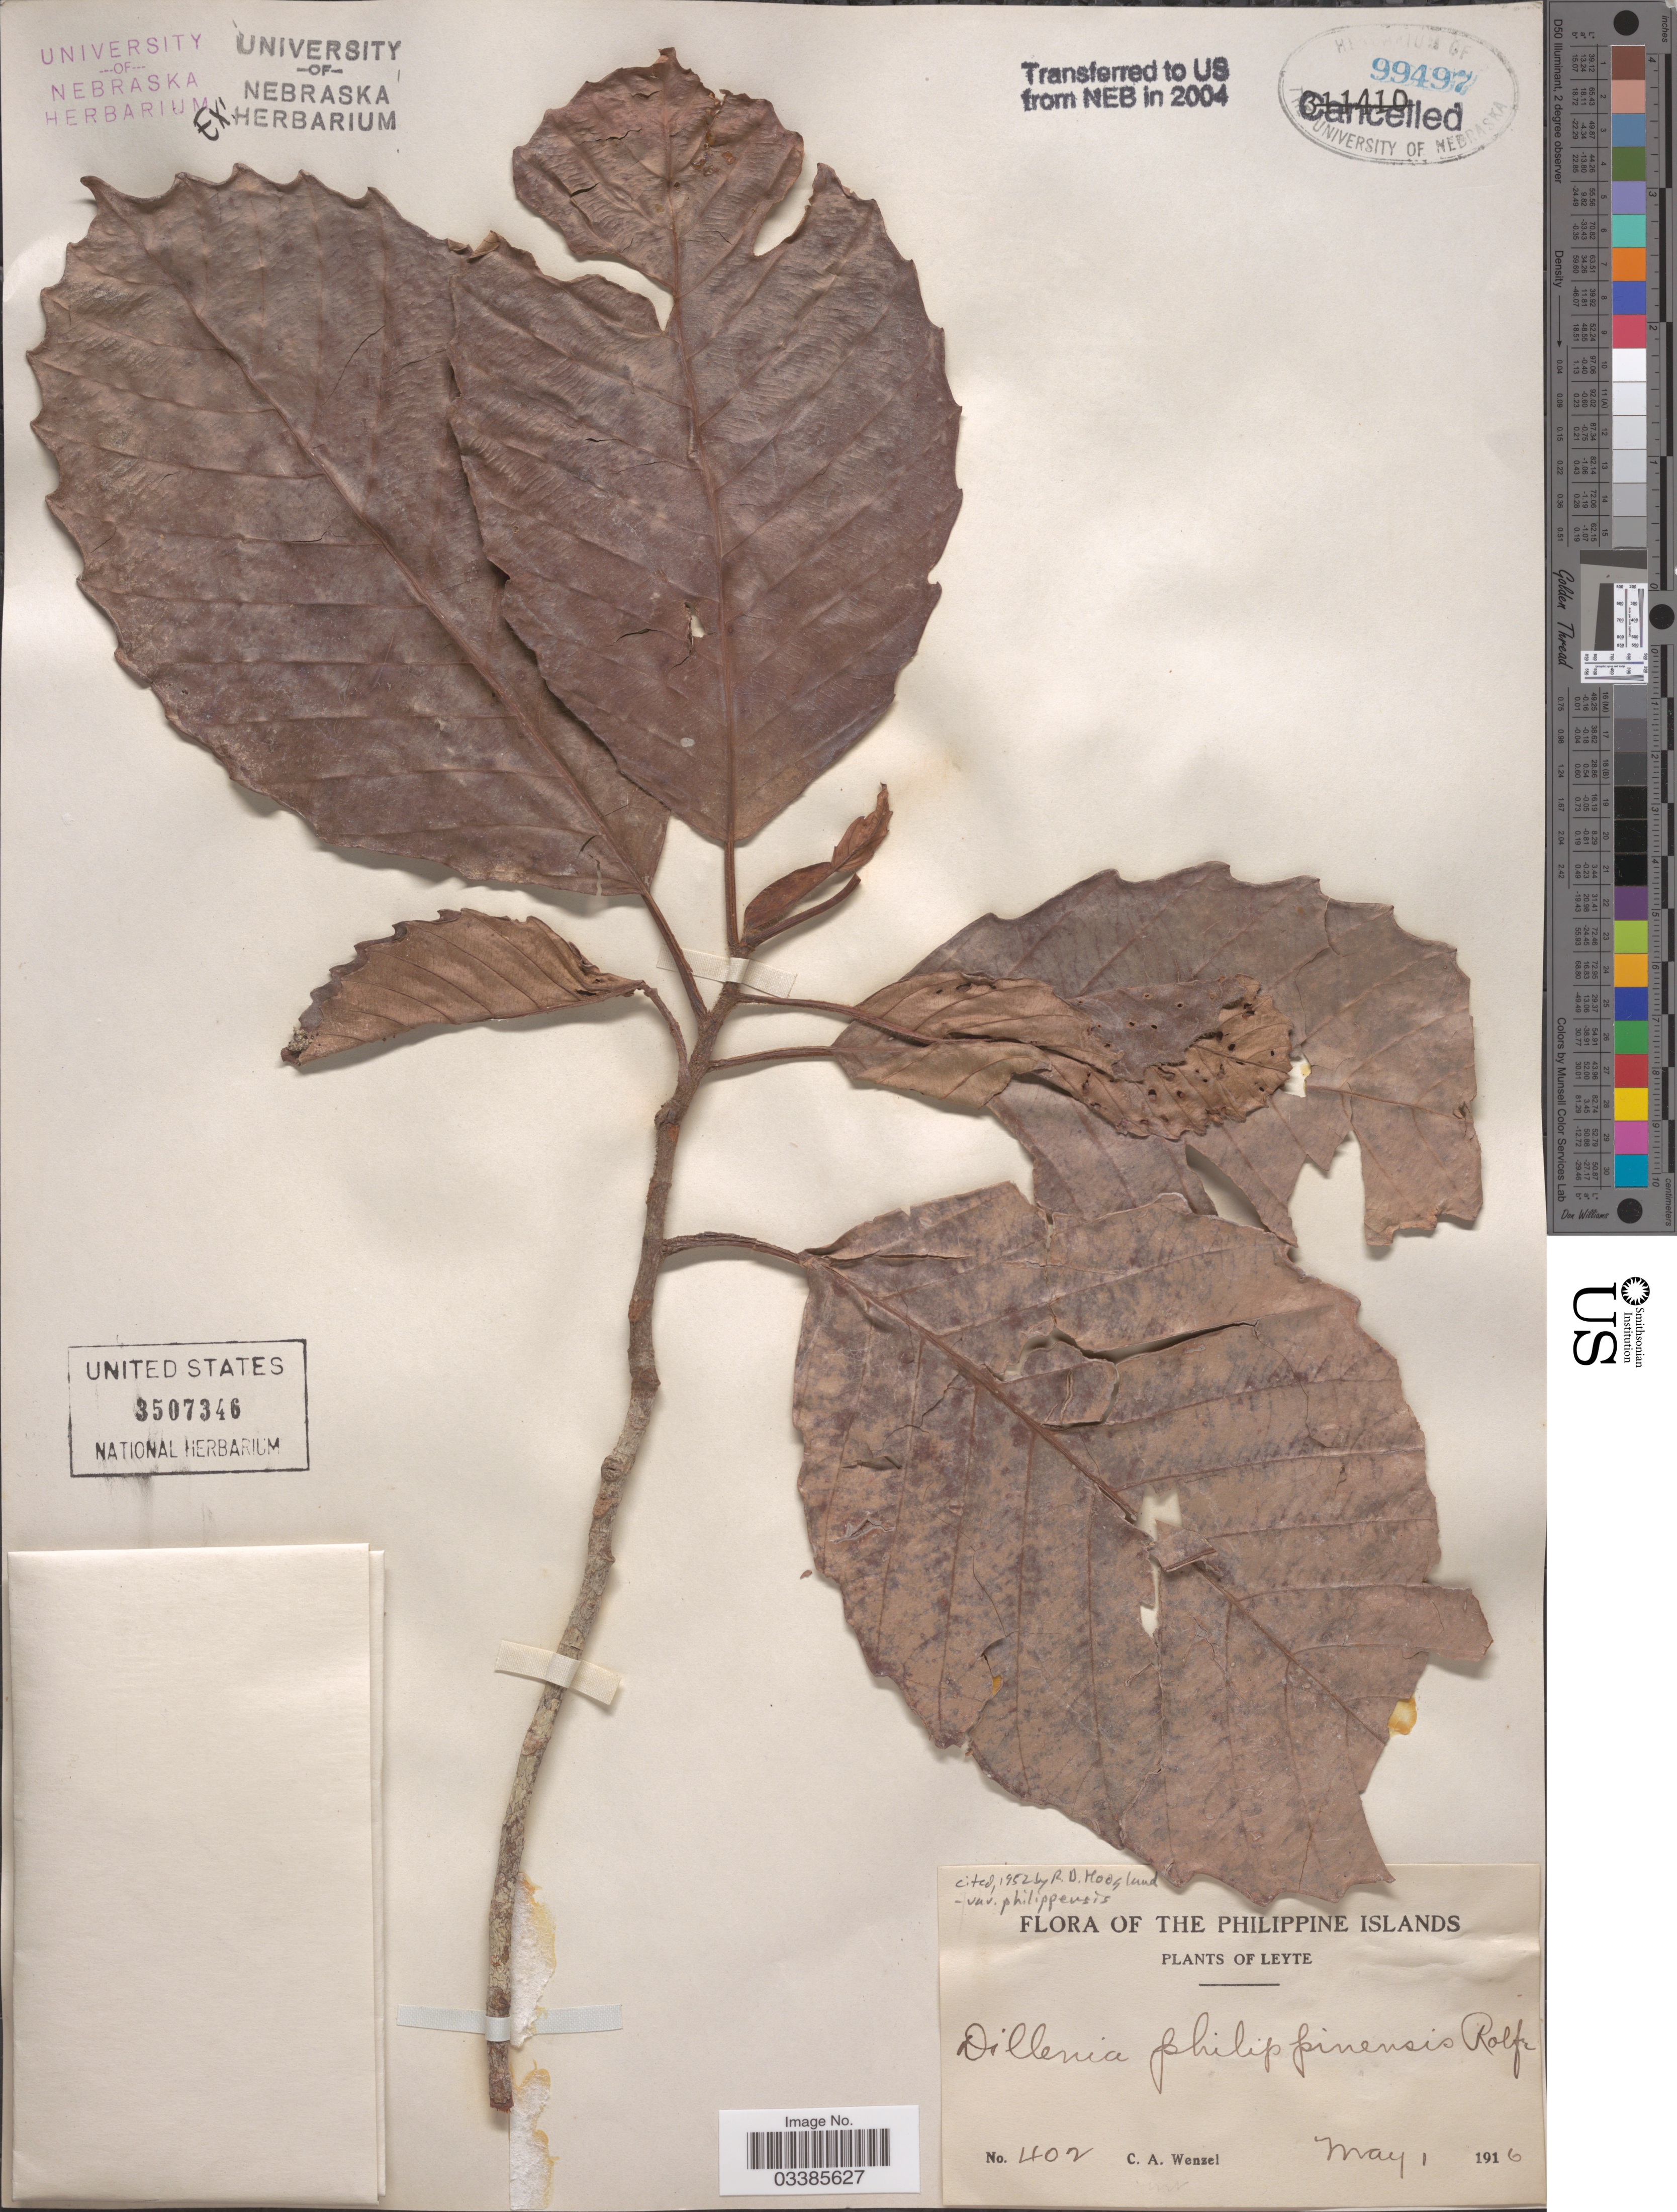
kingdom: Plantae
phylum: Tracheophyta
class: Magnoliopsida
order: Dilleniales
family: Dilleniaceae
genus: Dillenia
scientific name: Dillenia philippinensis var. philippinensis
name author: Rolfe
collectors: C. Wenzel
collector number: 402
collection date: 1916-05-01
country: Philippines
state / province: Eastern Visayas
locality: Leyte.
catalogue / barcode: US 3507346